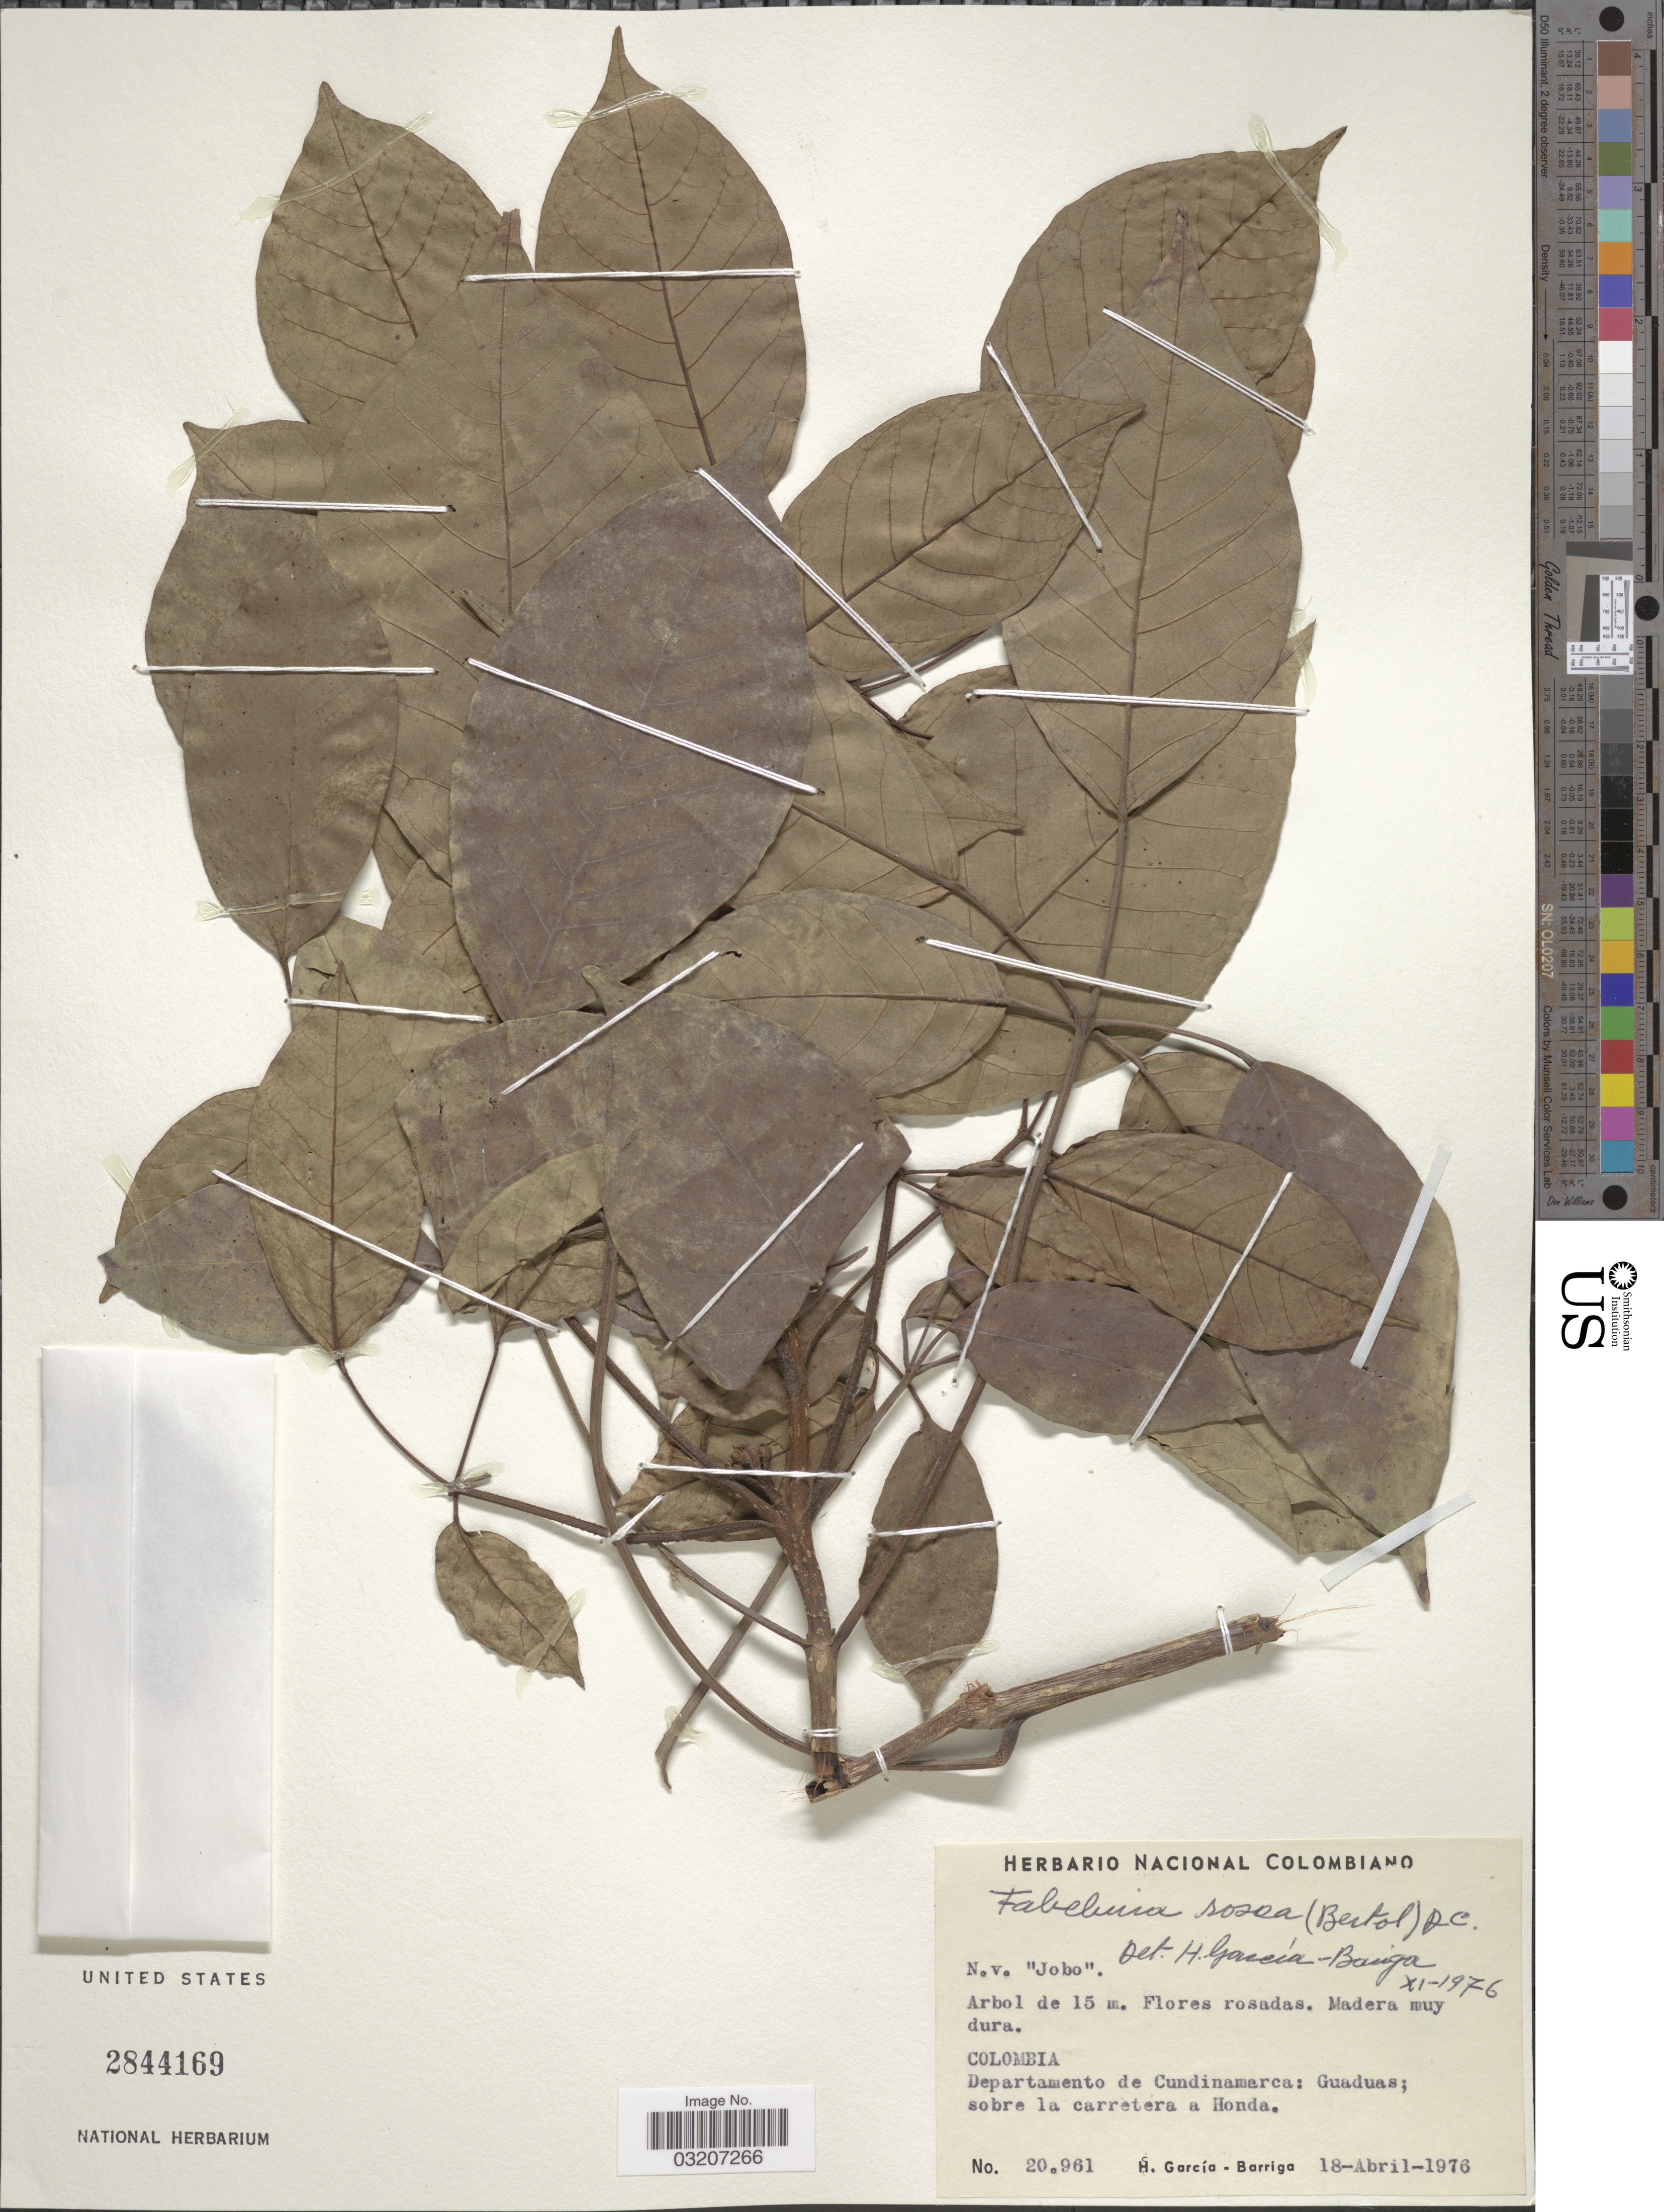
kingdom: Plantae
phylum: Tracheophyta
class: Magnoliopsida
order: Lamiales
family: Bignoniaceae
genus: Tabebuia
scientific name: Tabebuia rosea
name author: (Bertol.) DC.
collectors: H. García Barriga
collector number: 20961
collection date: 1976-04-18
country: Colombia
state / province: Cundinamarca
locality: Departamento del Valle de Cundinamarca: Guaduas; sobre la carretera a Honda.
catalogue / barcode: US 2844169